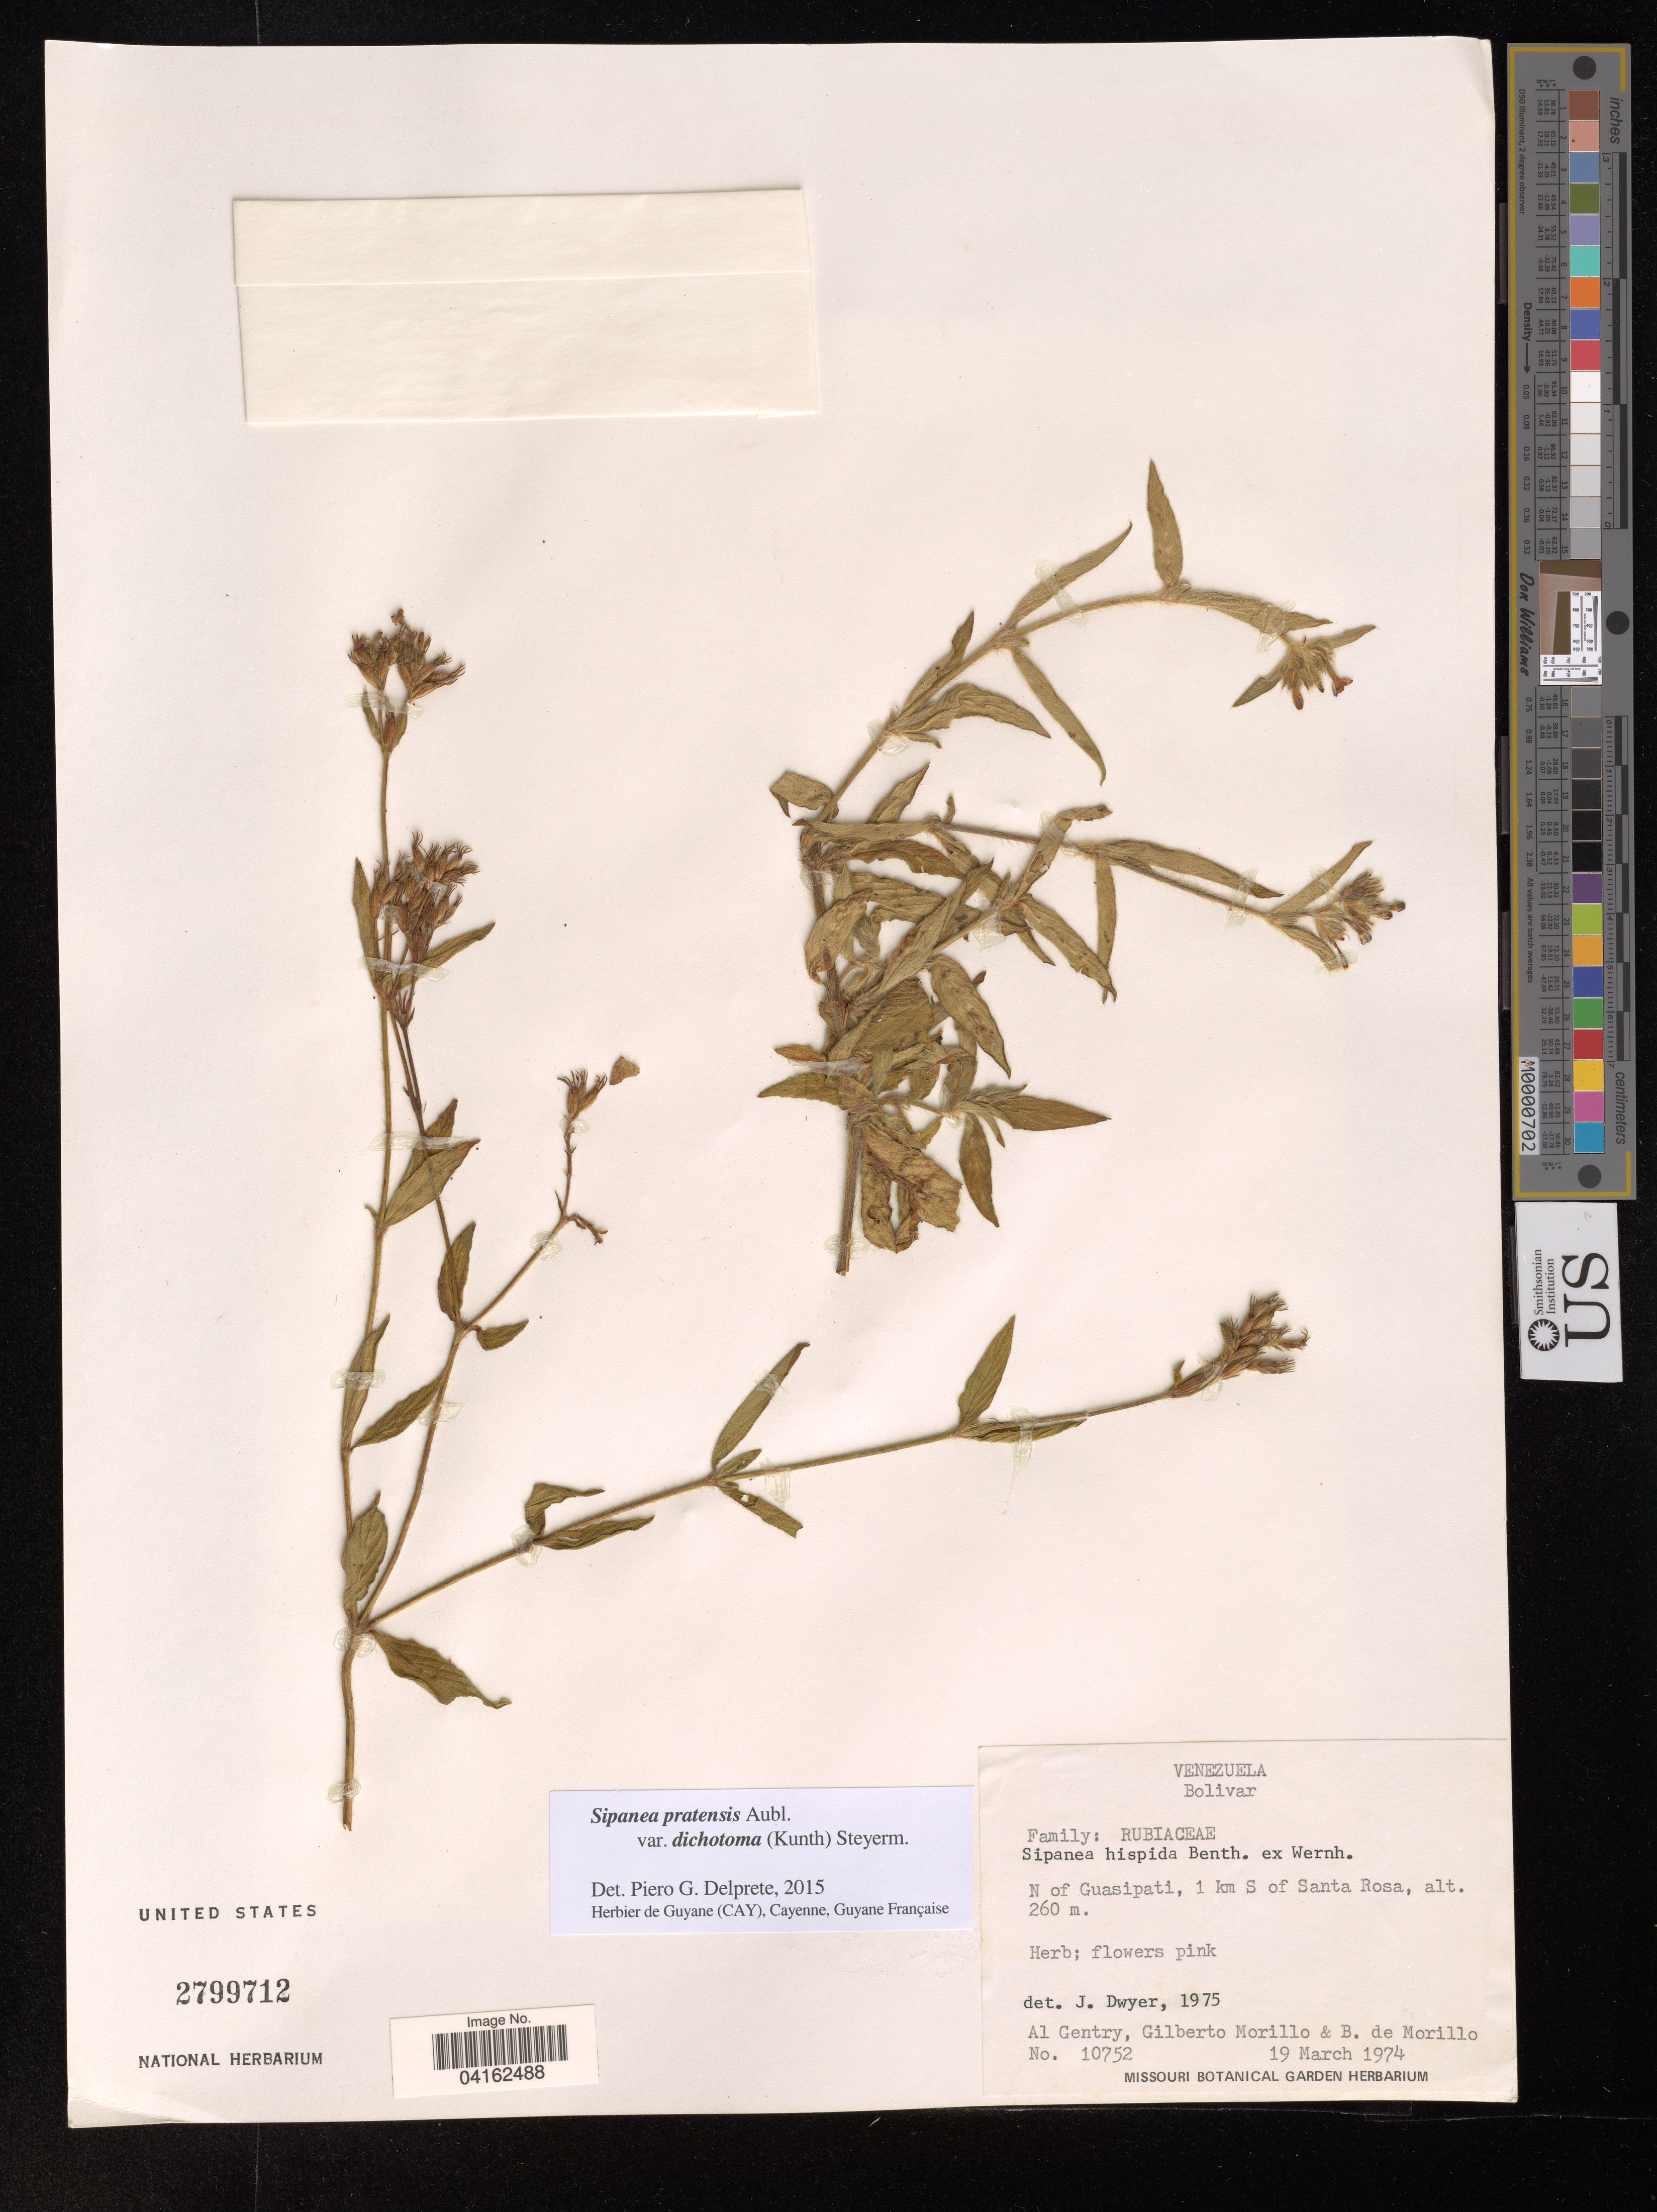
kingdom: Plantae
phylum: Tracheophyta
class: Magnoliopsida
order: Gentianales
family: Rubiaceae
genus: Sipanea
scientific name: Sipanea pratensis var. dichotoma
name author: (Kunth) Steyerm.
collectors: A. Gentry, G. Morillo & B. Morillo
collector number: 10752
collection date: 1974-03-19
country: Venezuela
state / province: Bolivar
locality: N of Guasipati, 1 km S of Santa Rosa.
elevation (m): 260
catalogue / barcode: US 2799712